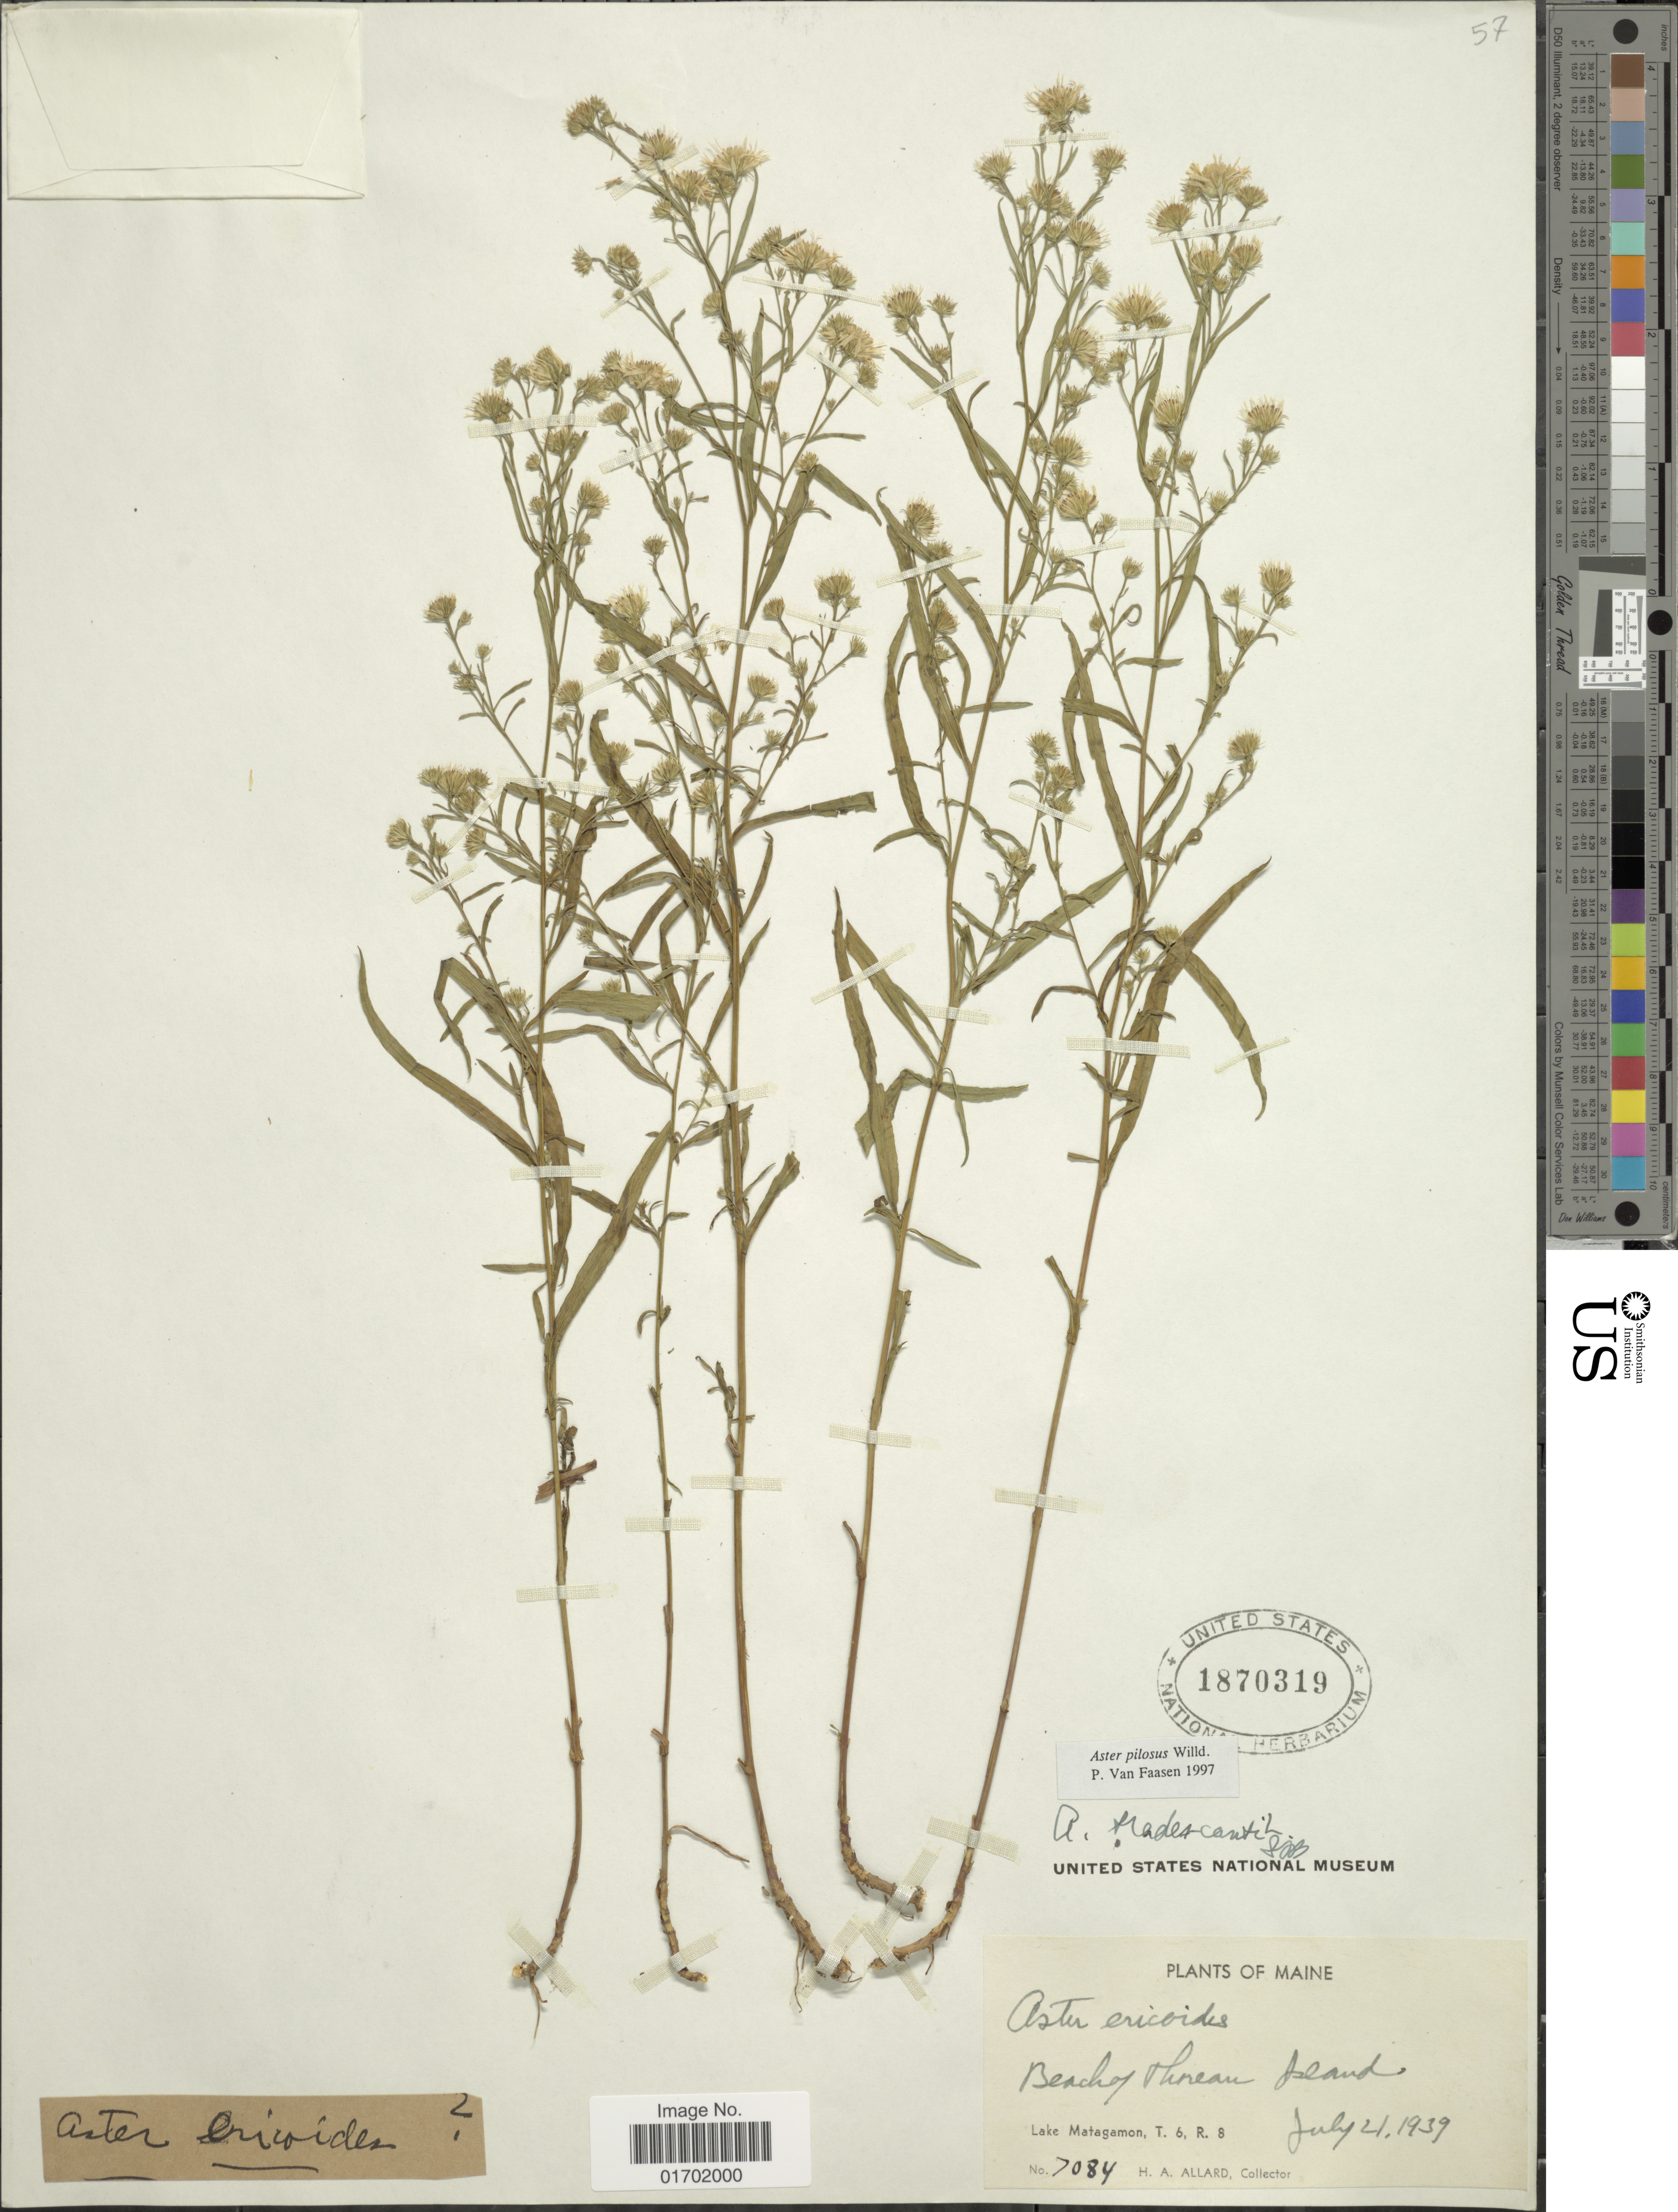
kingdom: Plantae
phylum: Tracheophyta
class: Magnoliopsida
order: Asterales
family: Asteraceae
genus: Symphyotrichum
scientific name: Symphyotrichum pilosum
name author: (Willd.) G.L. Nesom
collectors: H. A. Allard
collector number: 7084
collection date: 1939-07-04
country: United States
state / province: Maine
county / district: Piscataquis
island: Thoreau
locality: Beach of Thoreau Island, Lake Matagamon, T.6, R.8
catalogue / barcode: US 1870319